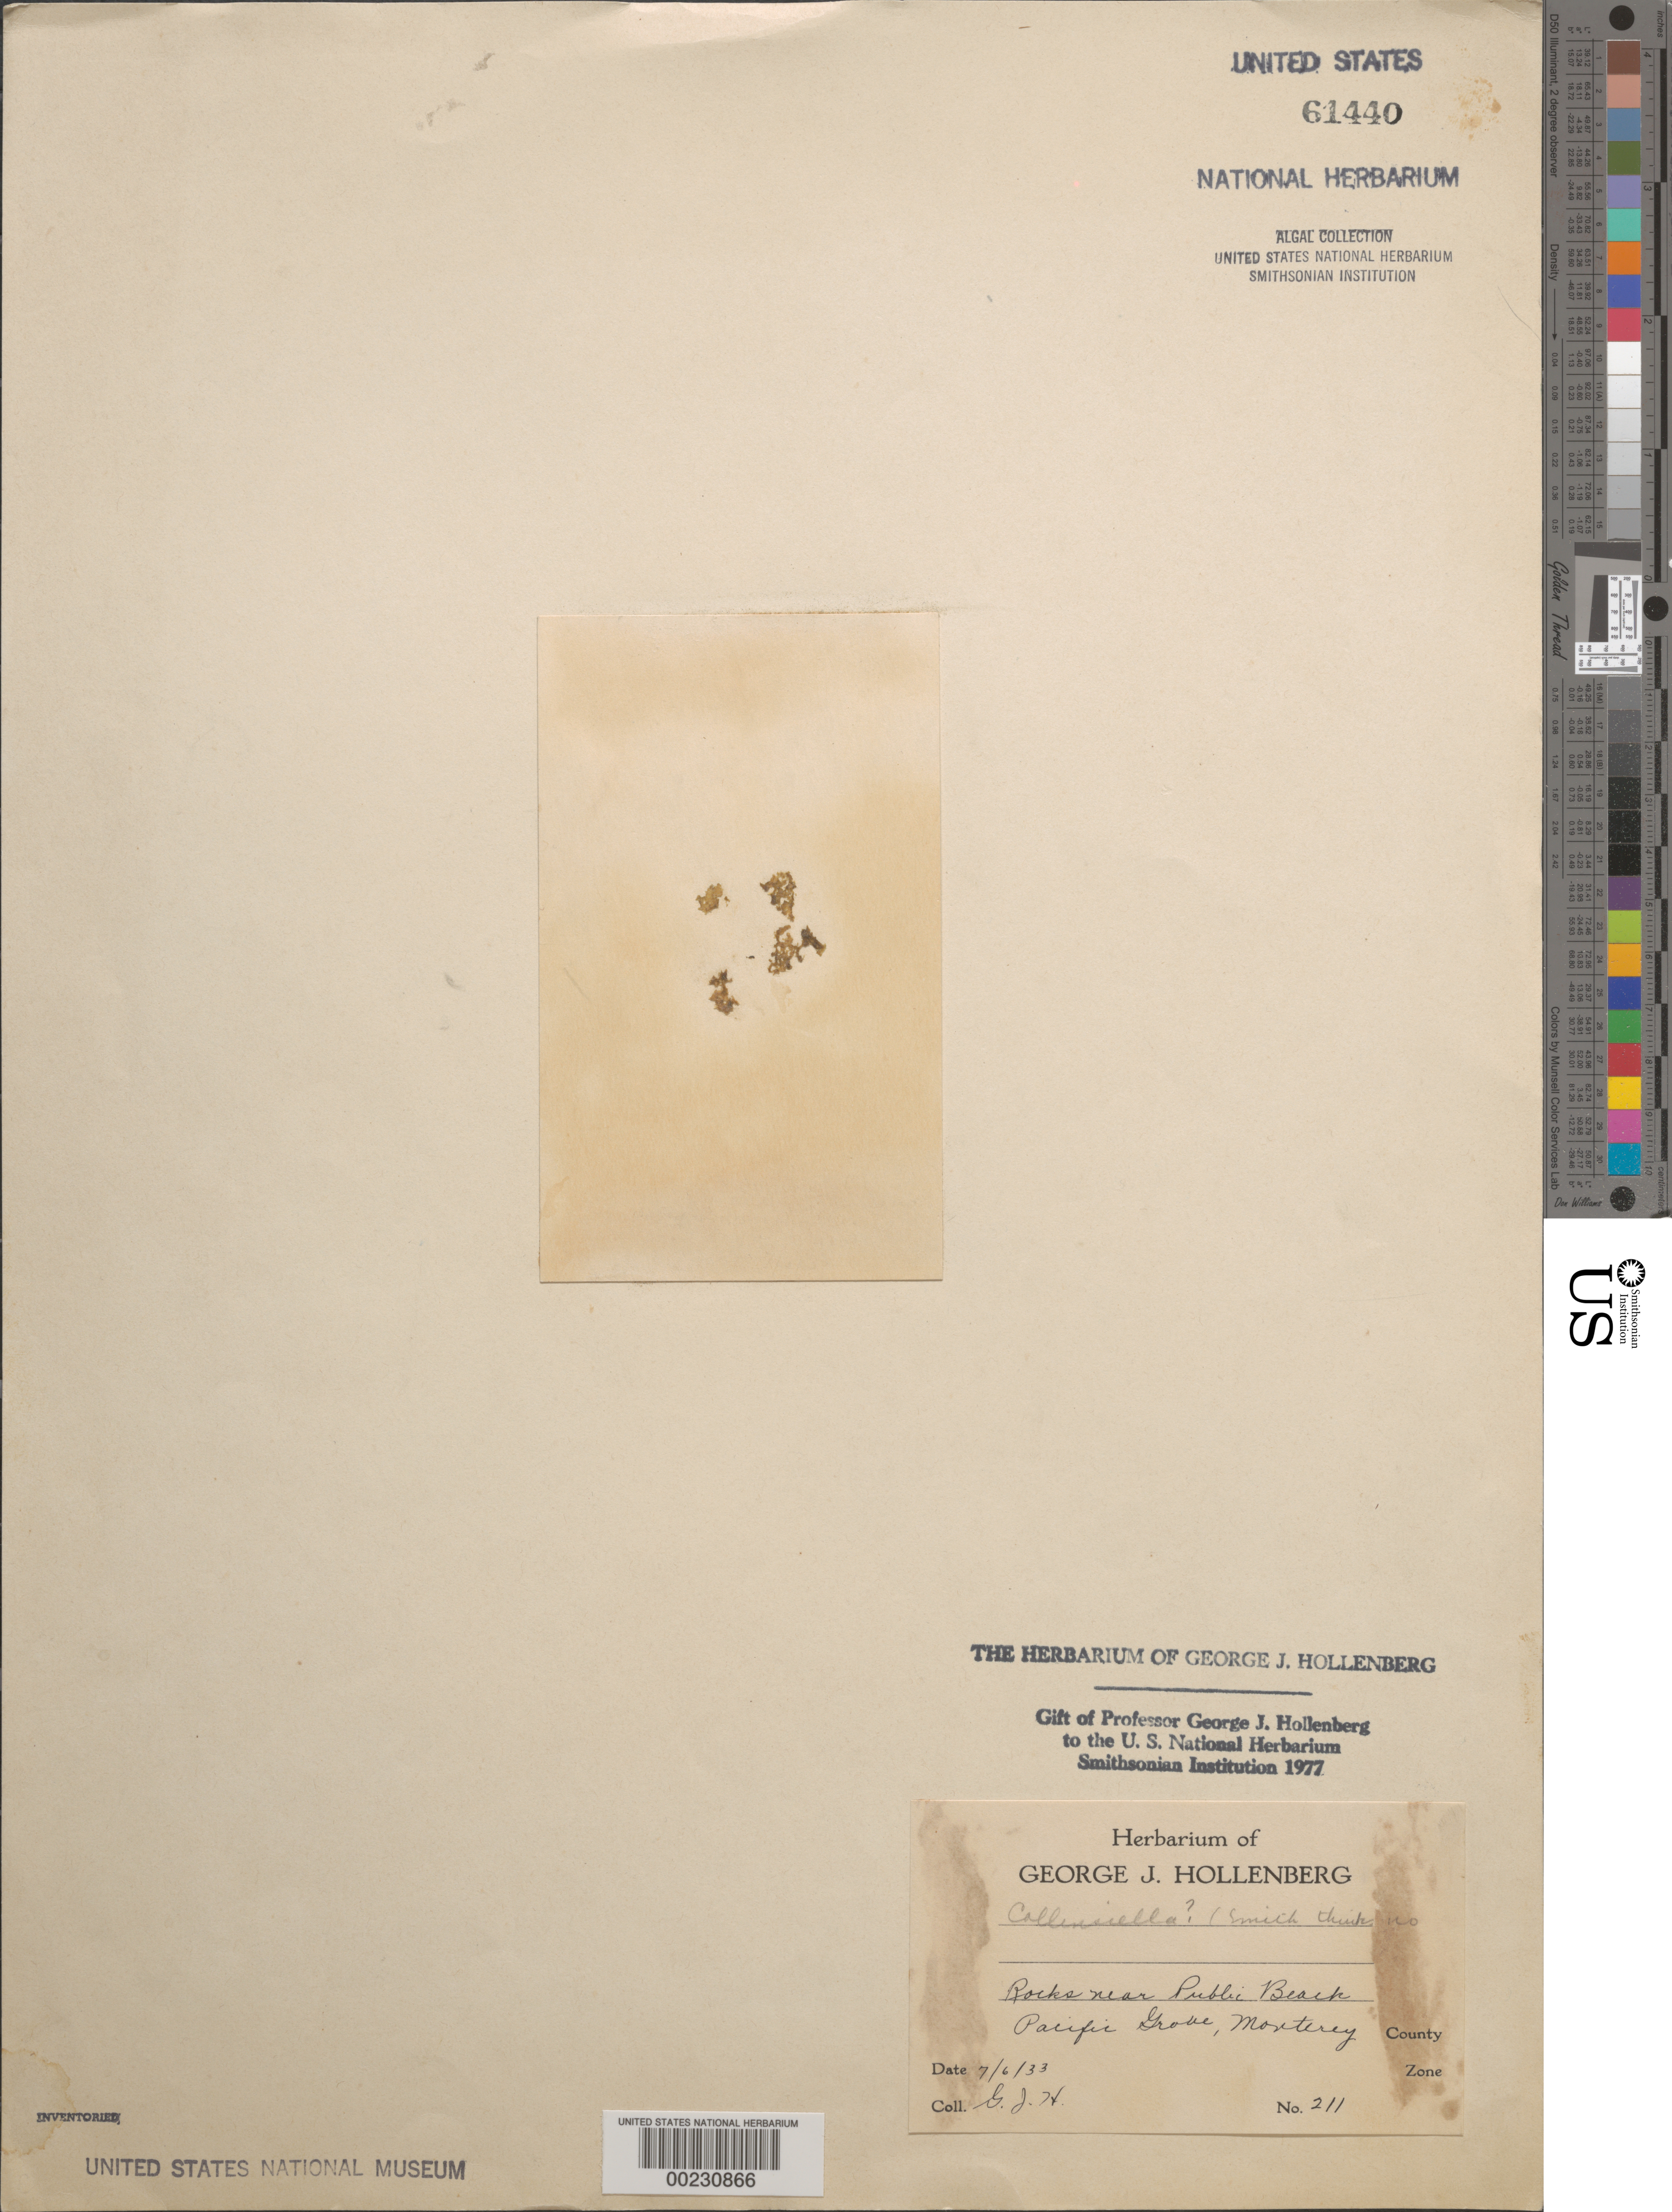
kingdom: Plantae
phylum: Chlorophyta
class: Ulvophyceae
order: Ulotrichales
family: Collinsiellaceae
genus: Collinsiella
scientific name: Collinsiella sp.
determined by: Hollenberg, George J.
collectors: G. Hollenberg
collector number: GJH 211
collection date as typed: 06 Jul 1935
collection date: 1935-07-06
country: United States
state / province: California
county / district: Monterey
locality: Pacific Grove, near Pebble Beach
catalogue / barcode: US 61440